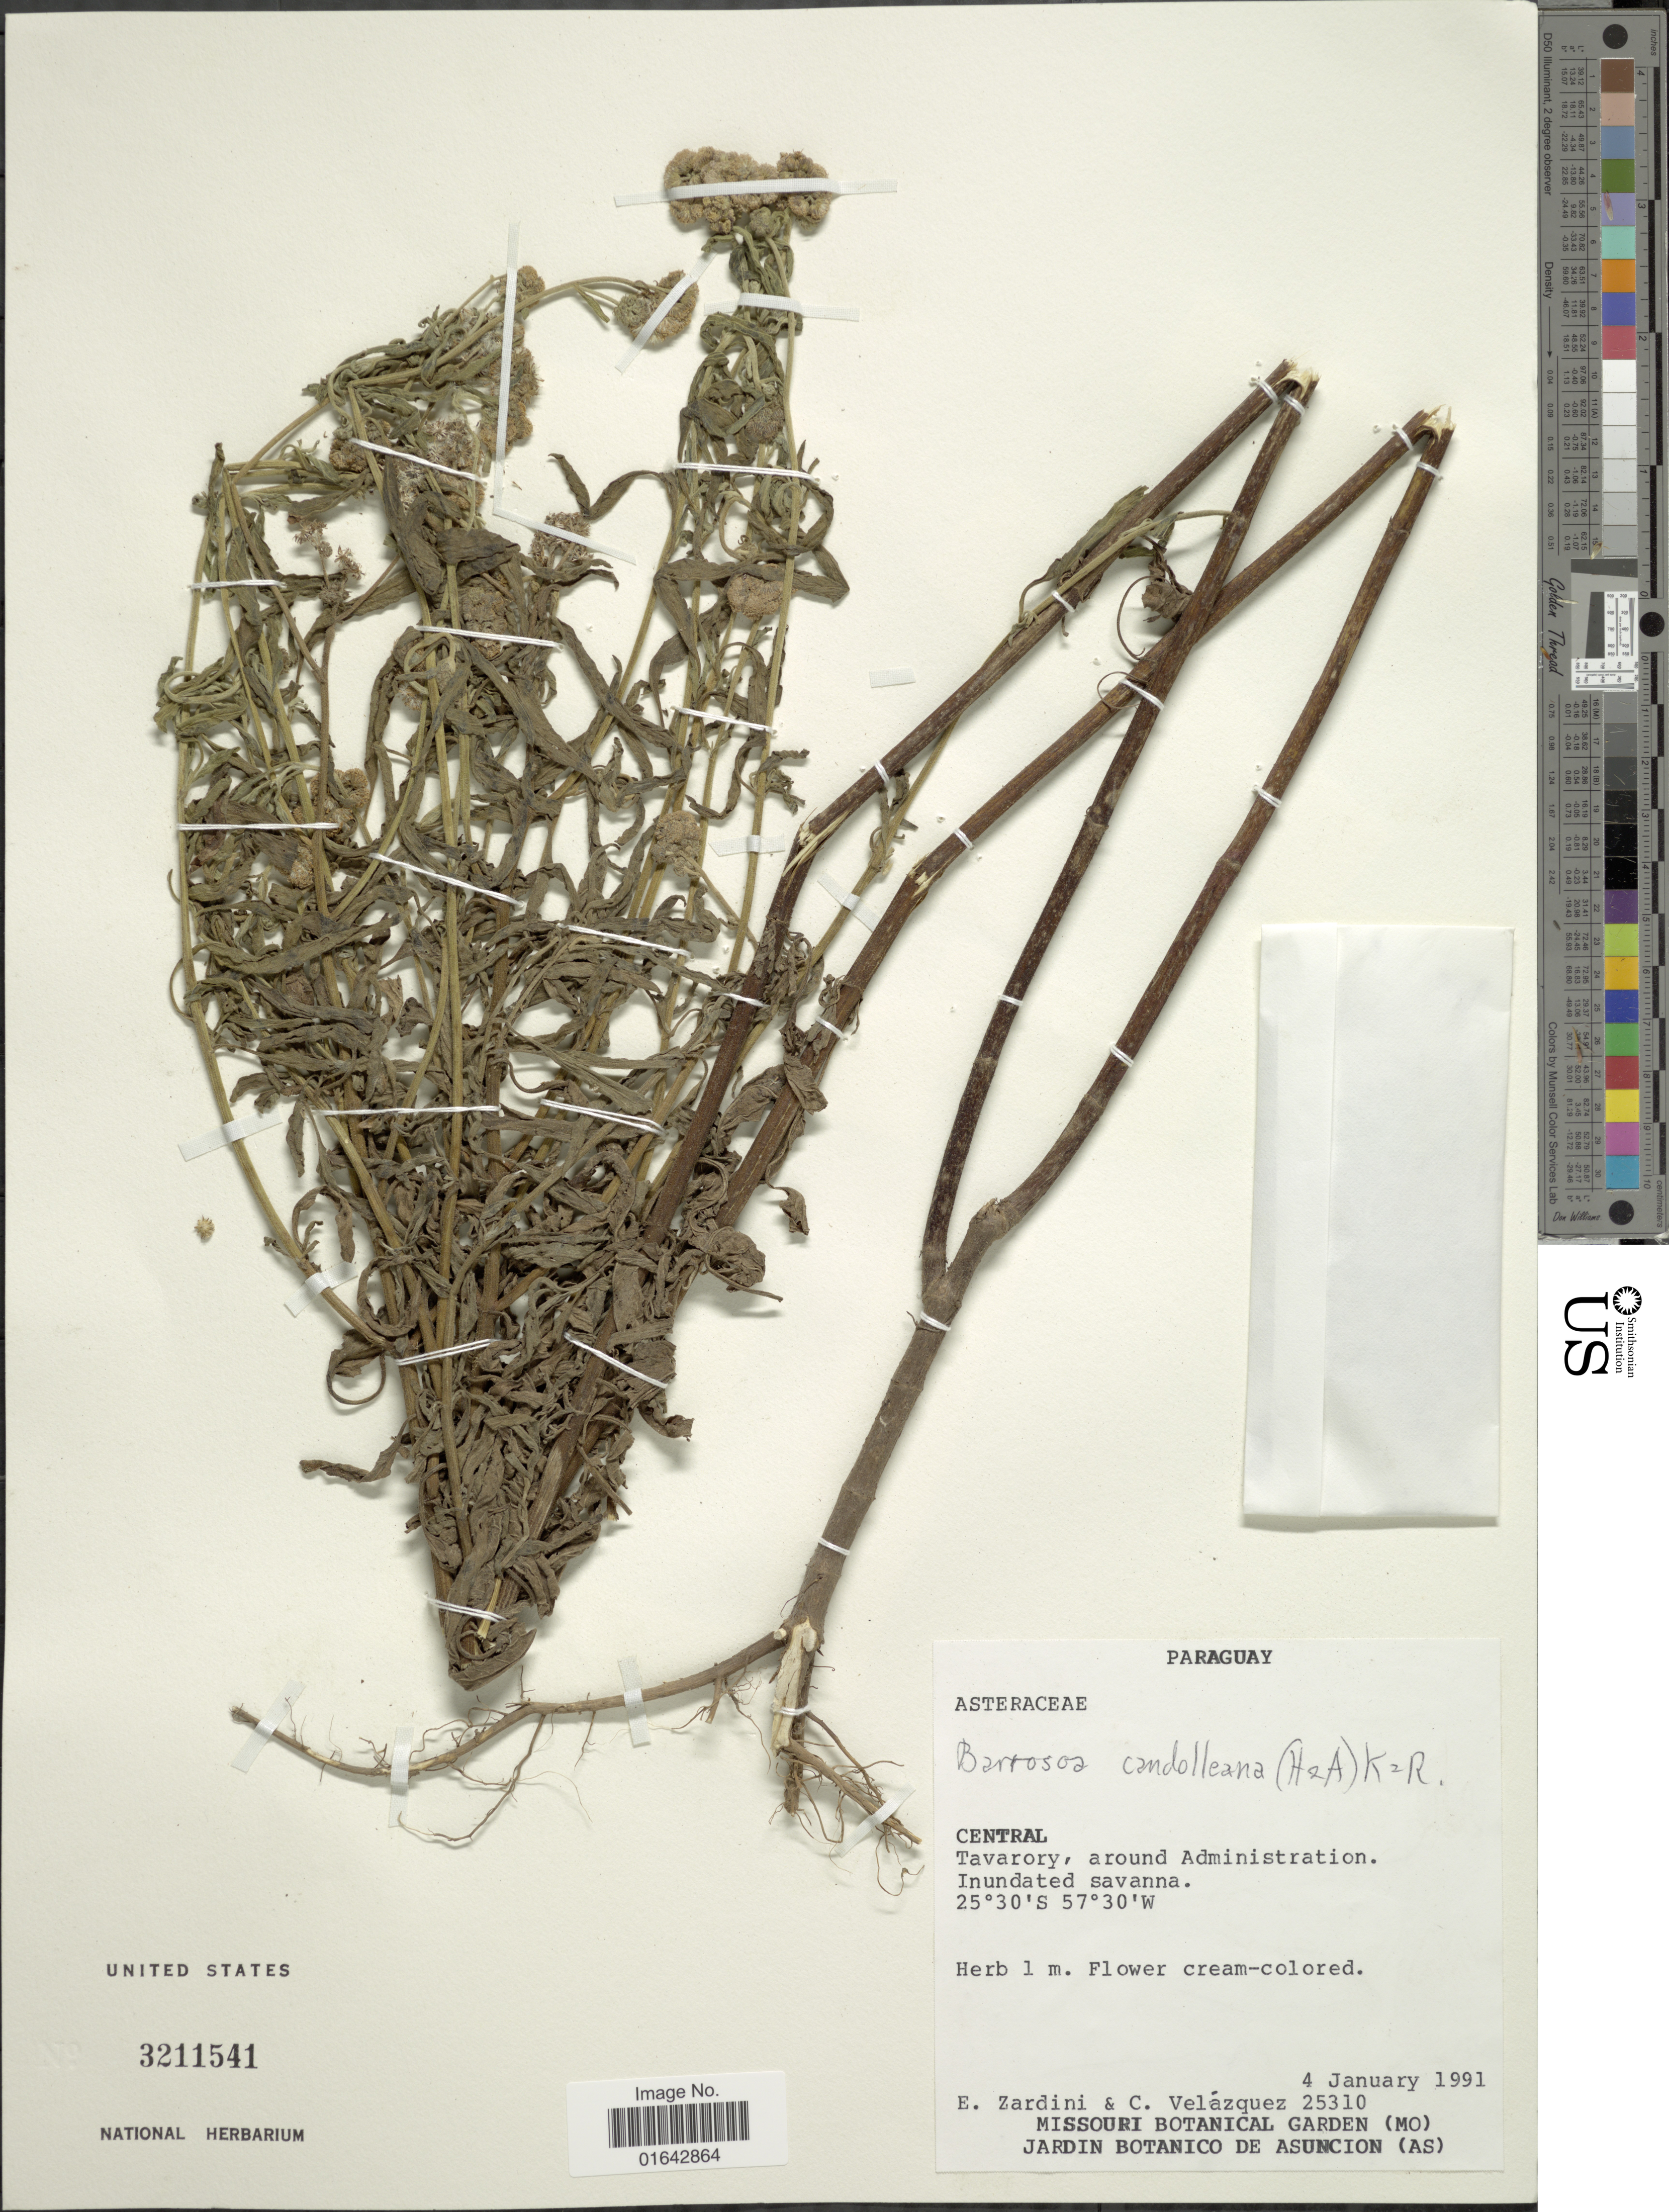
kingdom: Plantae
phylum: Tracheophyta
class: Magnoliopsida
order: Asterales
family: Asteraceae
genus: Barrosoa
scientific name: Barrosoa candolleana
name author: (Hook. & Arn.) R.M. King & H. Rob.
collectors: E. M. Zardini & C. Velázquez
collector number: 25310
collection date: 1991-01-04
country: Paraguay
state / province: Central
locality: Central. Tavarory, around Administration.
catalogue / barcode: US 3211541